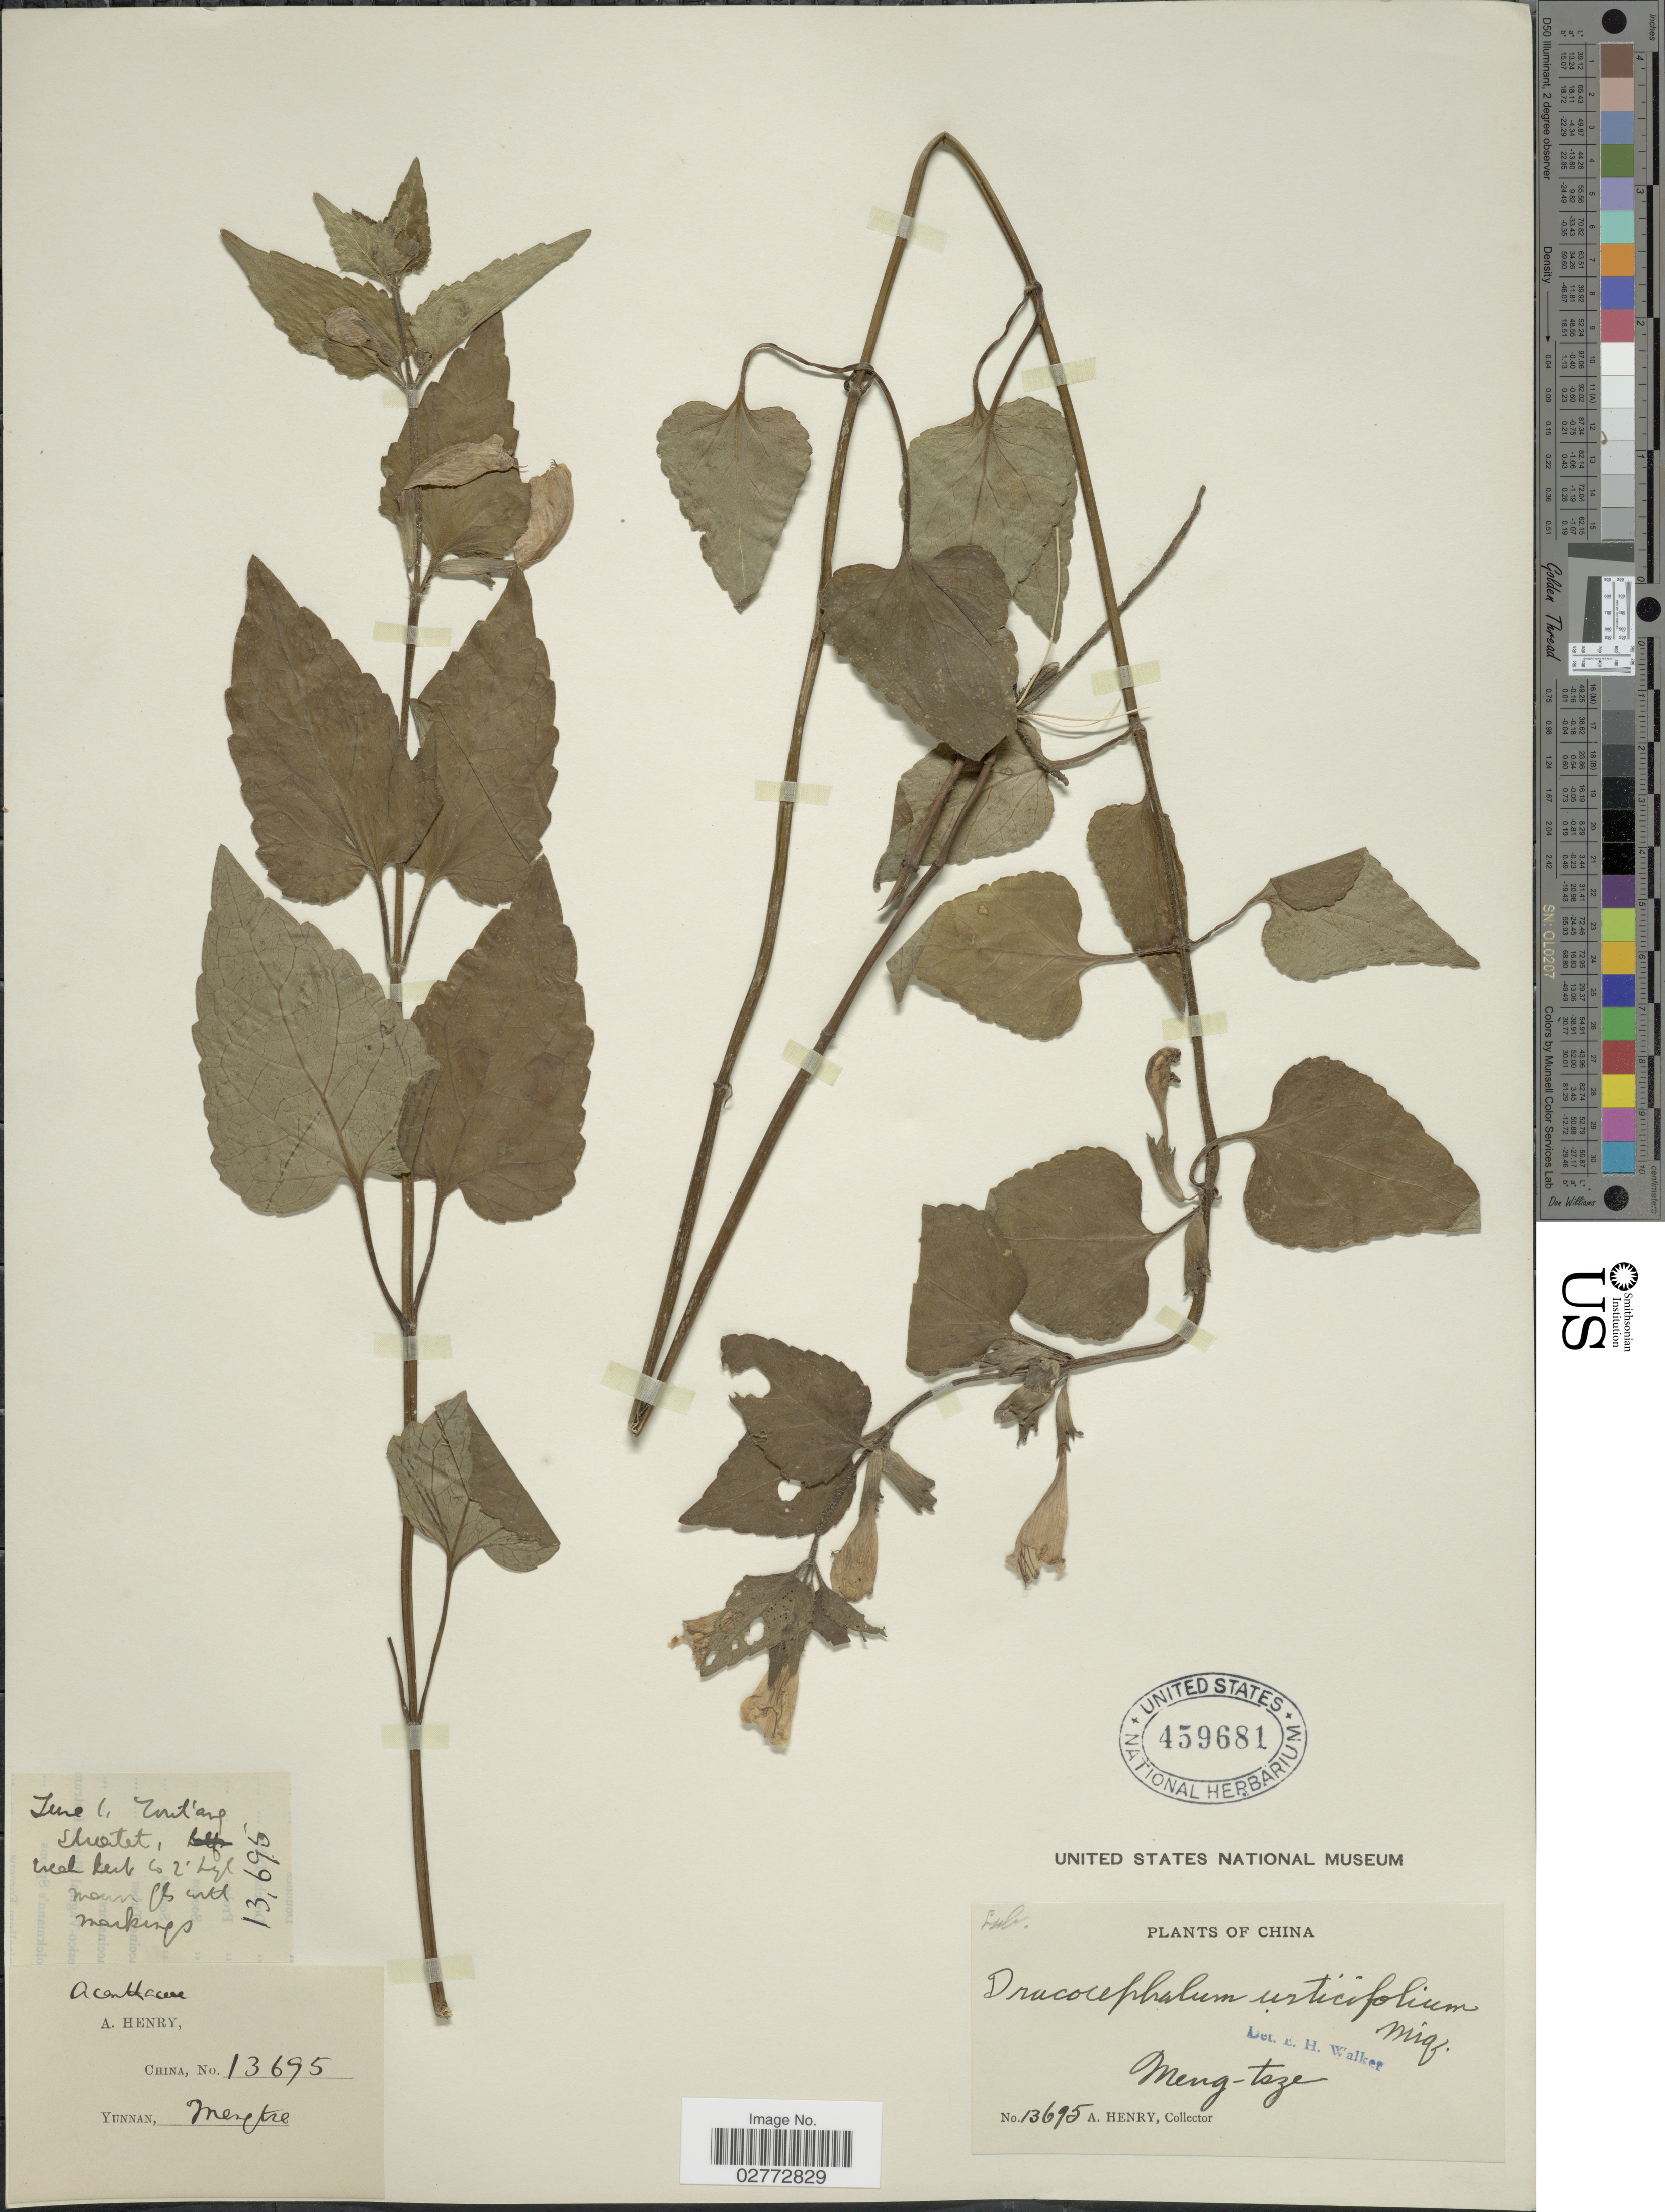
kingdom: Plantae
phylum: Tracheophyta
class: Magnoliopsida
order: Lamiales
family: Lamiaceae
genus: Dracocephalum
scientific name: Dracocephalum urticifolium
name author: Miq.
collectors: A. Henry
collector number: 13695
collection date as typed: Transcribed d/m/y: /6/1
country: China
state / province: Yunnan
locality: Meng-tsze. Tout'ang.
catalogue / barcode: US 459681